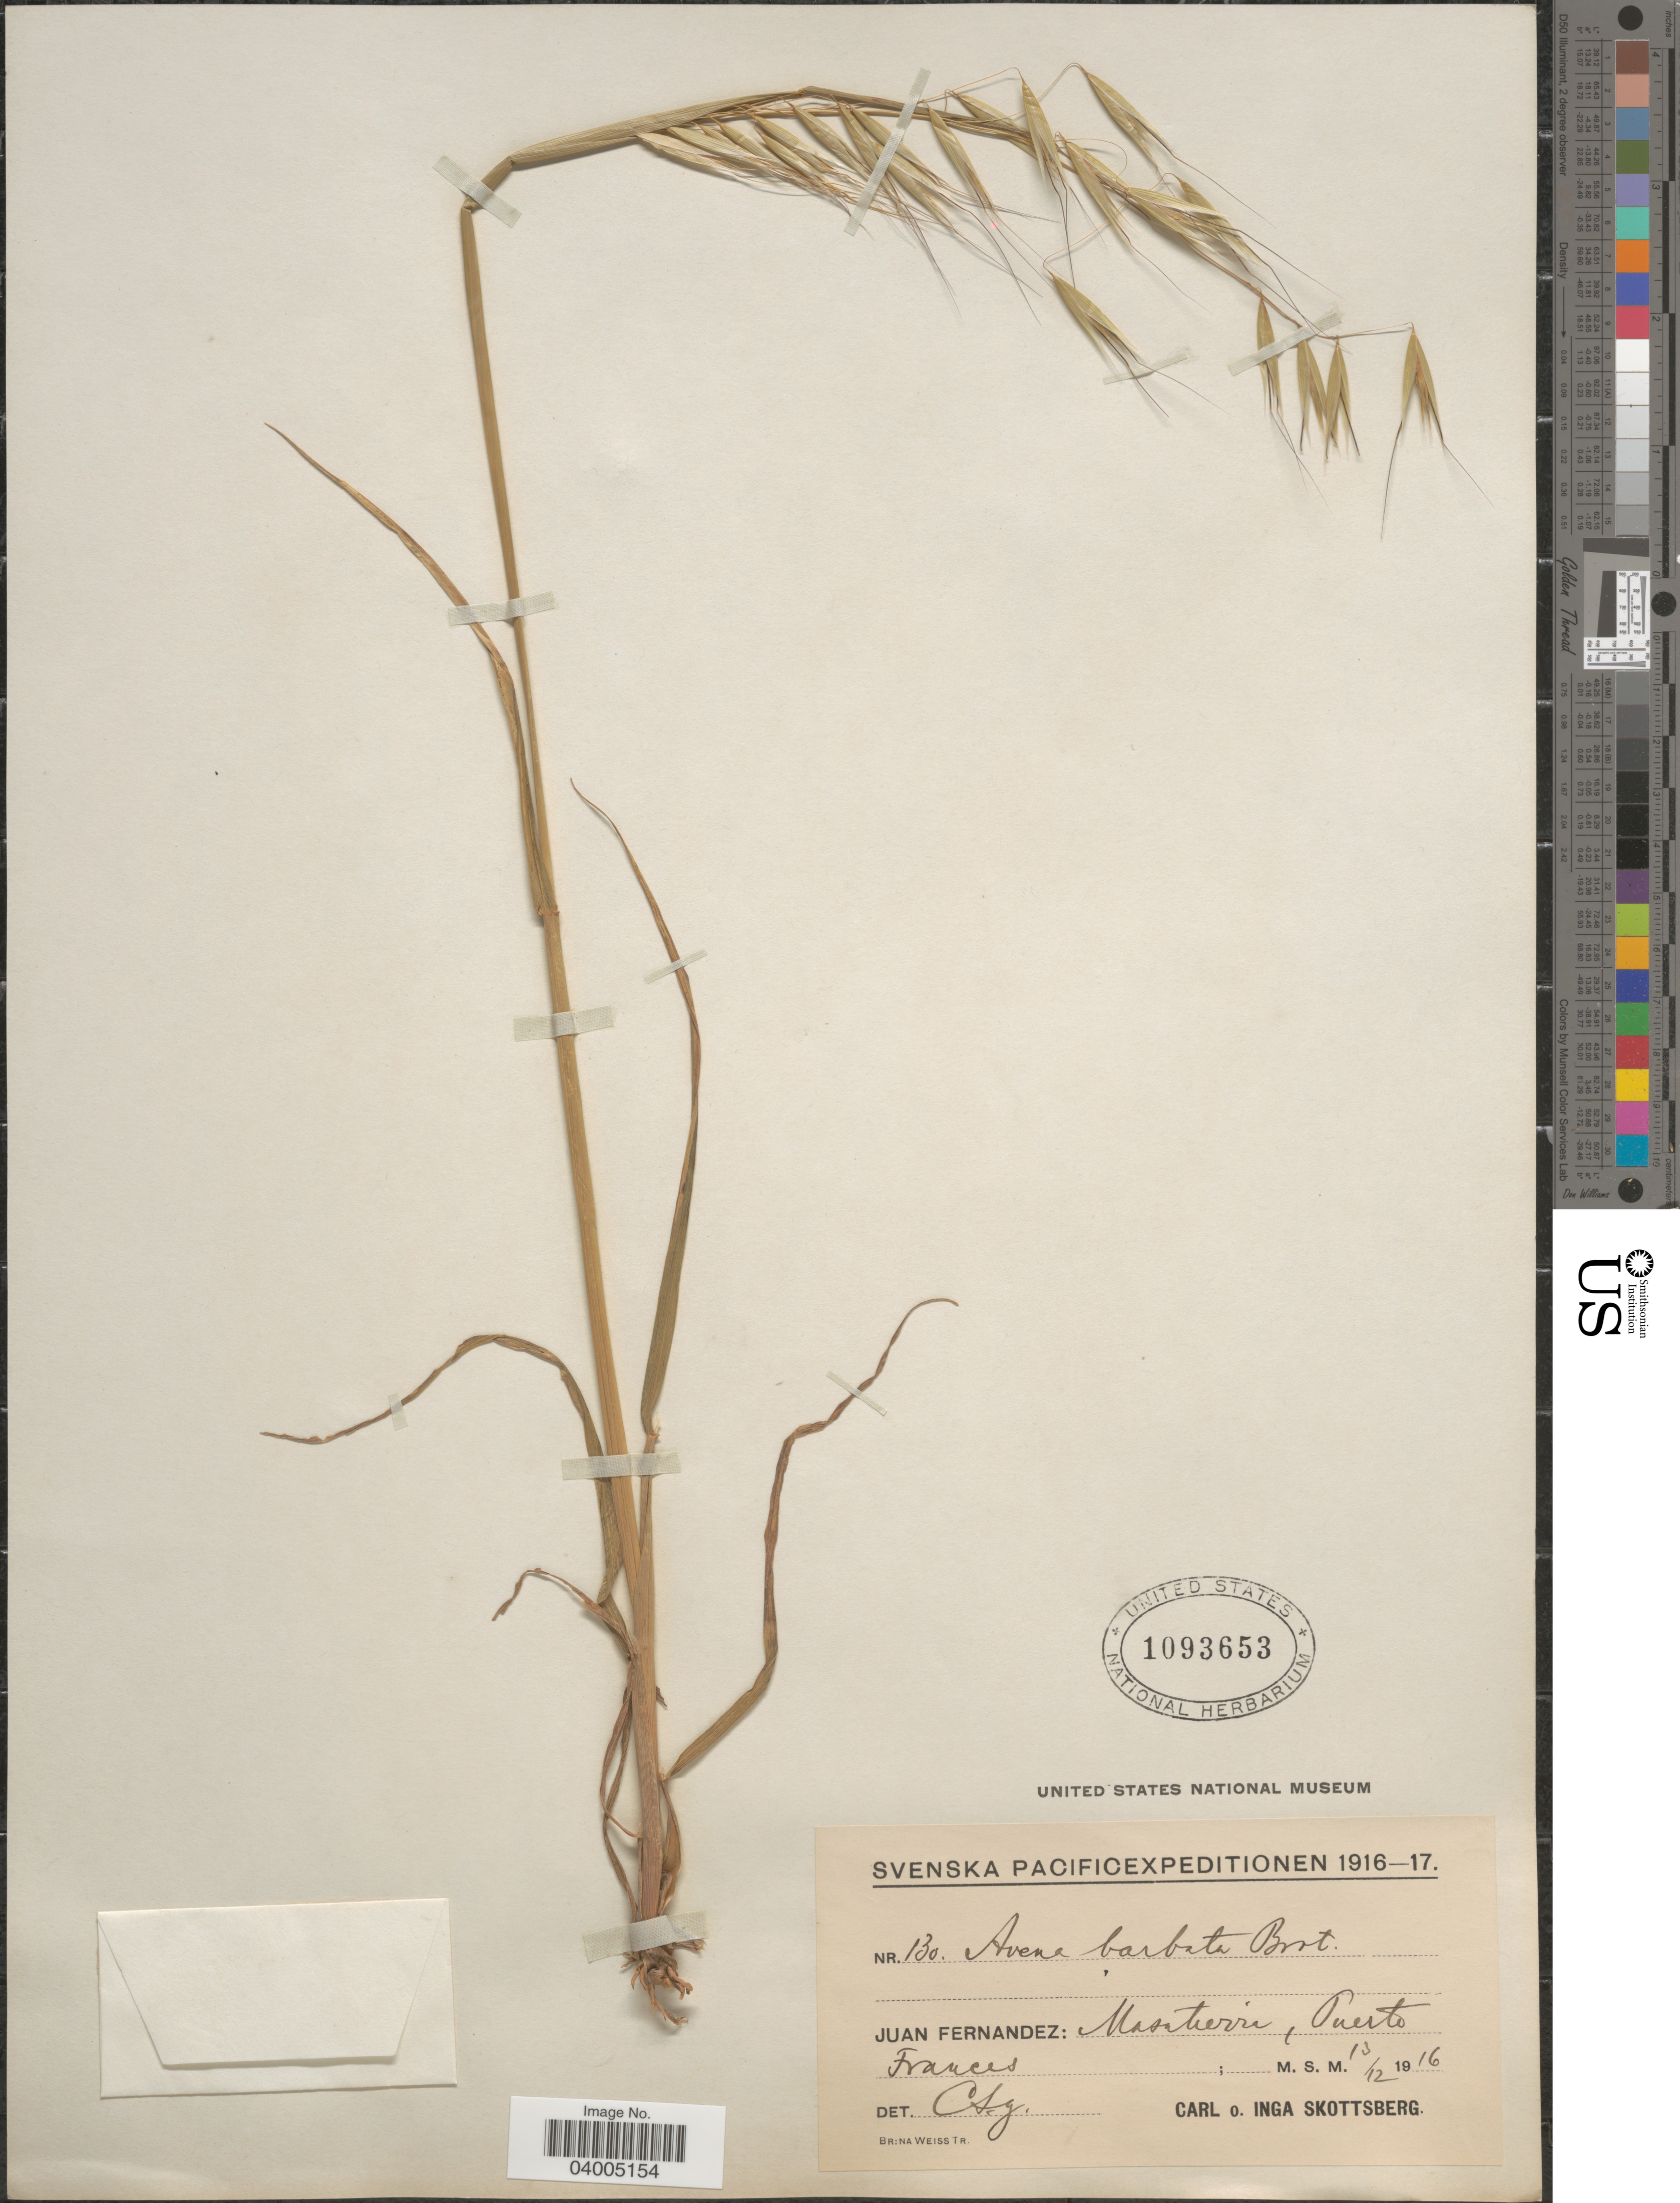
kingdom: Plantae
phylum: Tracheophyta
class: Liliopsida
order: Poales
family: Poaceae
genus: Avena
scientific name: Avena barbata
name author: Pott ex Link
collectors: C. Skottsberg & I. Skottsberg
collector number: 130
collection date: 1916-12-13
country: Chile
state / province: Valparaíso (V)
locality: Juan Fernandez: Masatierra, Puerto Frances.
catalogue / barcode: US 1093653